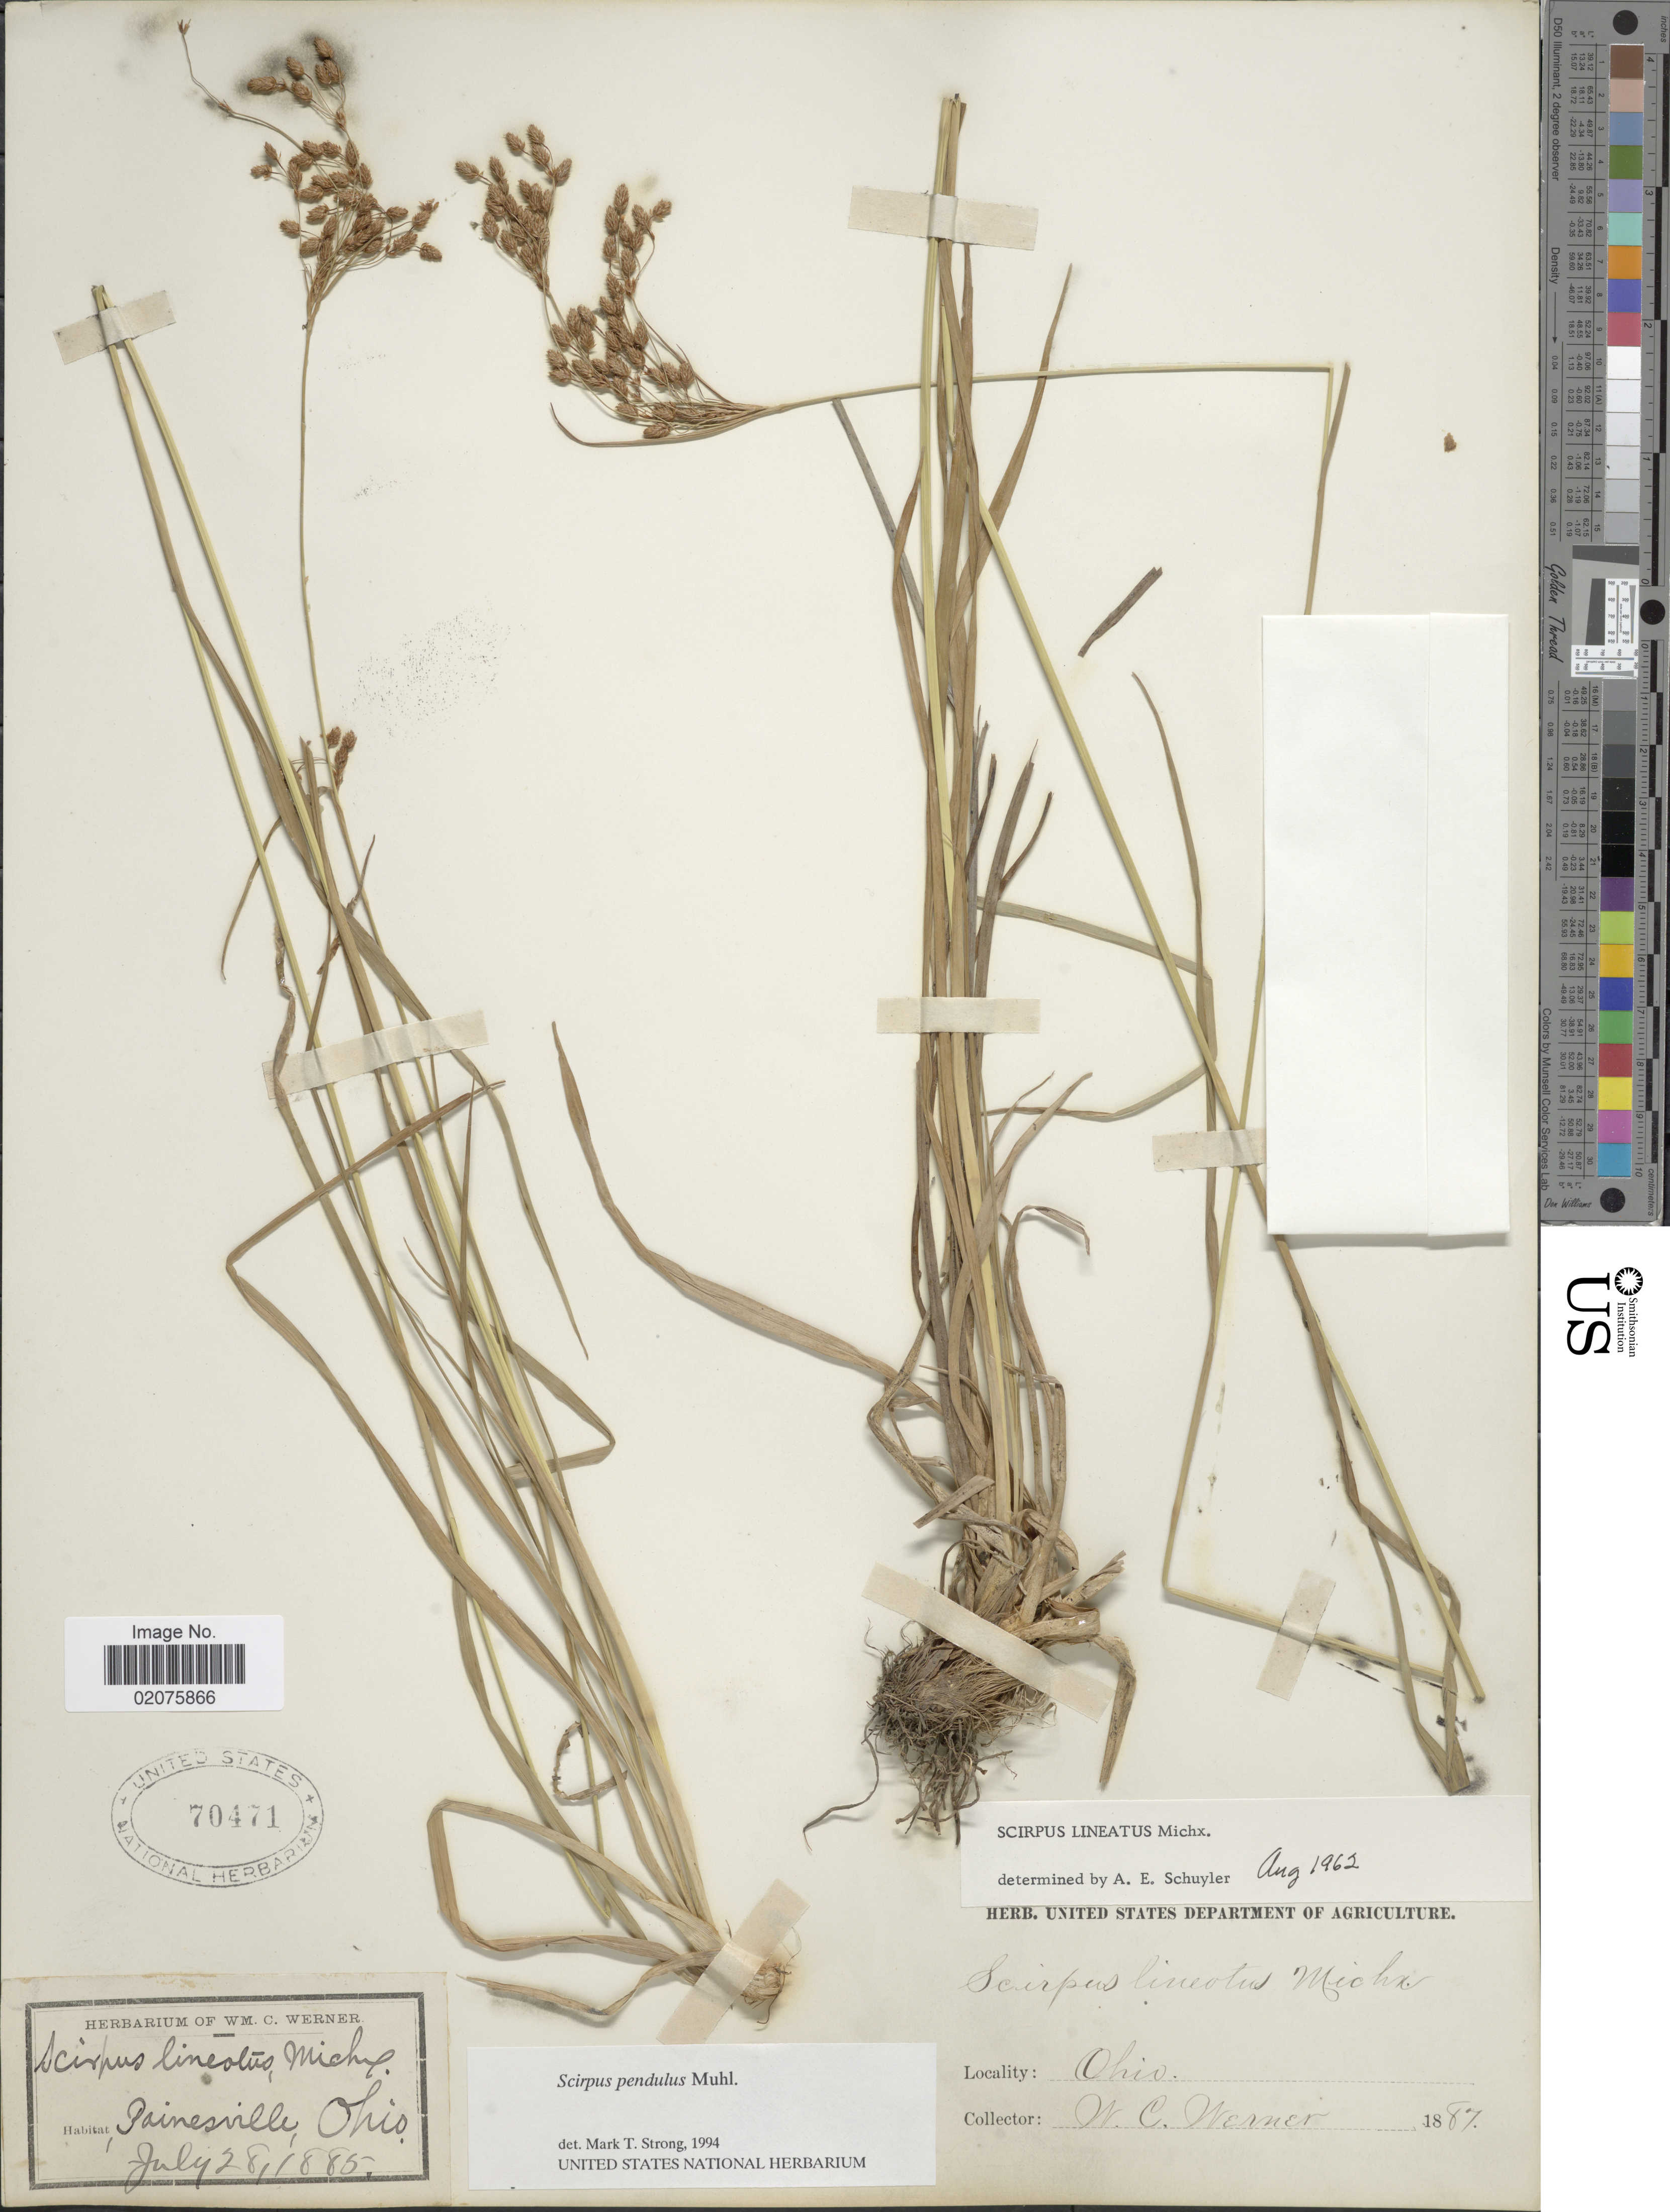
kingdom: Plantae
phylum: Tracheophyta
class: Liliopsida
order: Poales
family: Cyperaceae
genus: Scirpus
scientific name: Scirpus pendulus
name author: Muhl.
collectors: W. Werner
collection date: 1885-07-28/1887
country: United States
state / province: Ohio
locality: Painesville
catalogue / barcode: US 70471